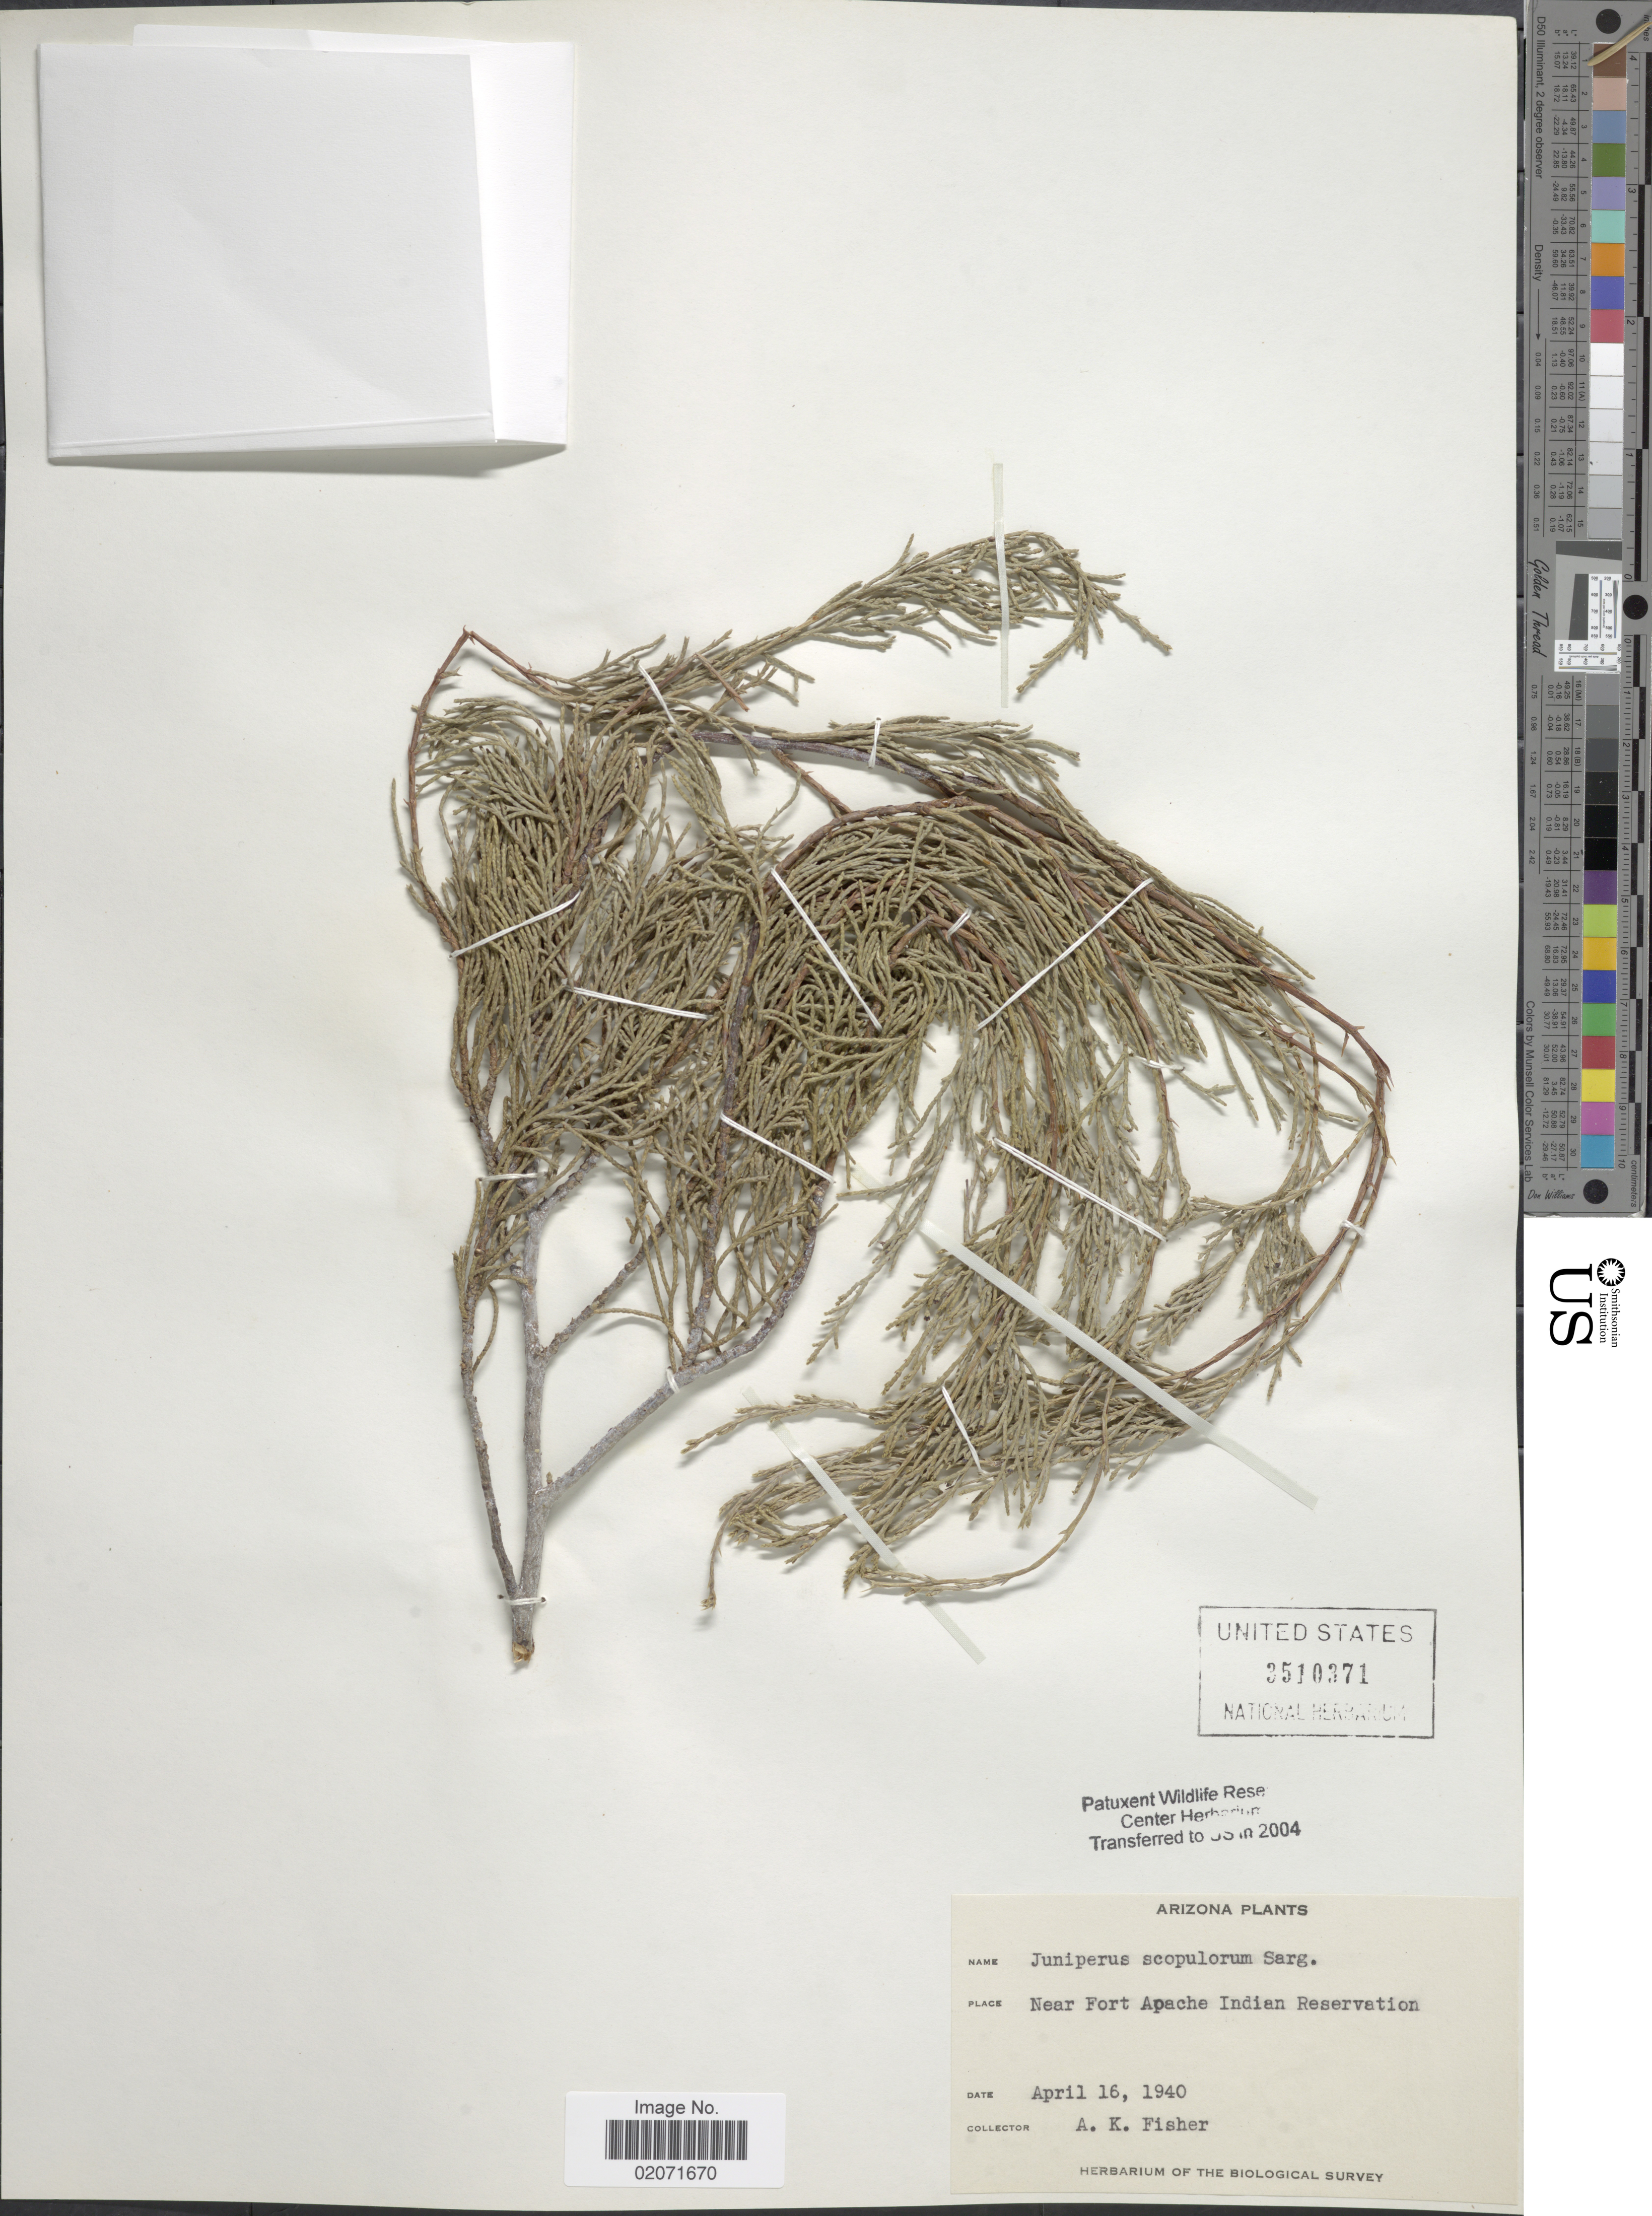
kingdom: Plantae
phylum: Tracheophyta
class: Pinopsida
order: Pinales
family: Cupressaceae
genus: Juniperus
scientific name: Juniperus scopulorum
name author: Sarg.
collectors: A. K. Fisher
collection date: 1940-04-16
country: United States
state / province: Arizona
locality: Near Fort Apache Indian Reservation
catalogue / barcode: US 3510371